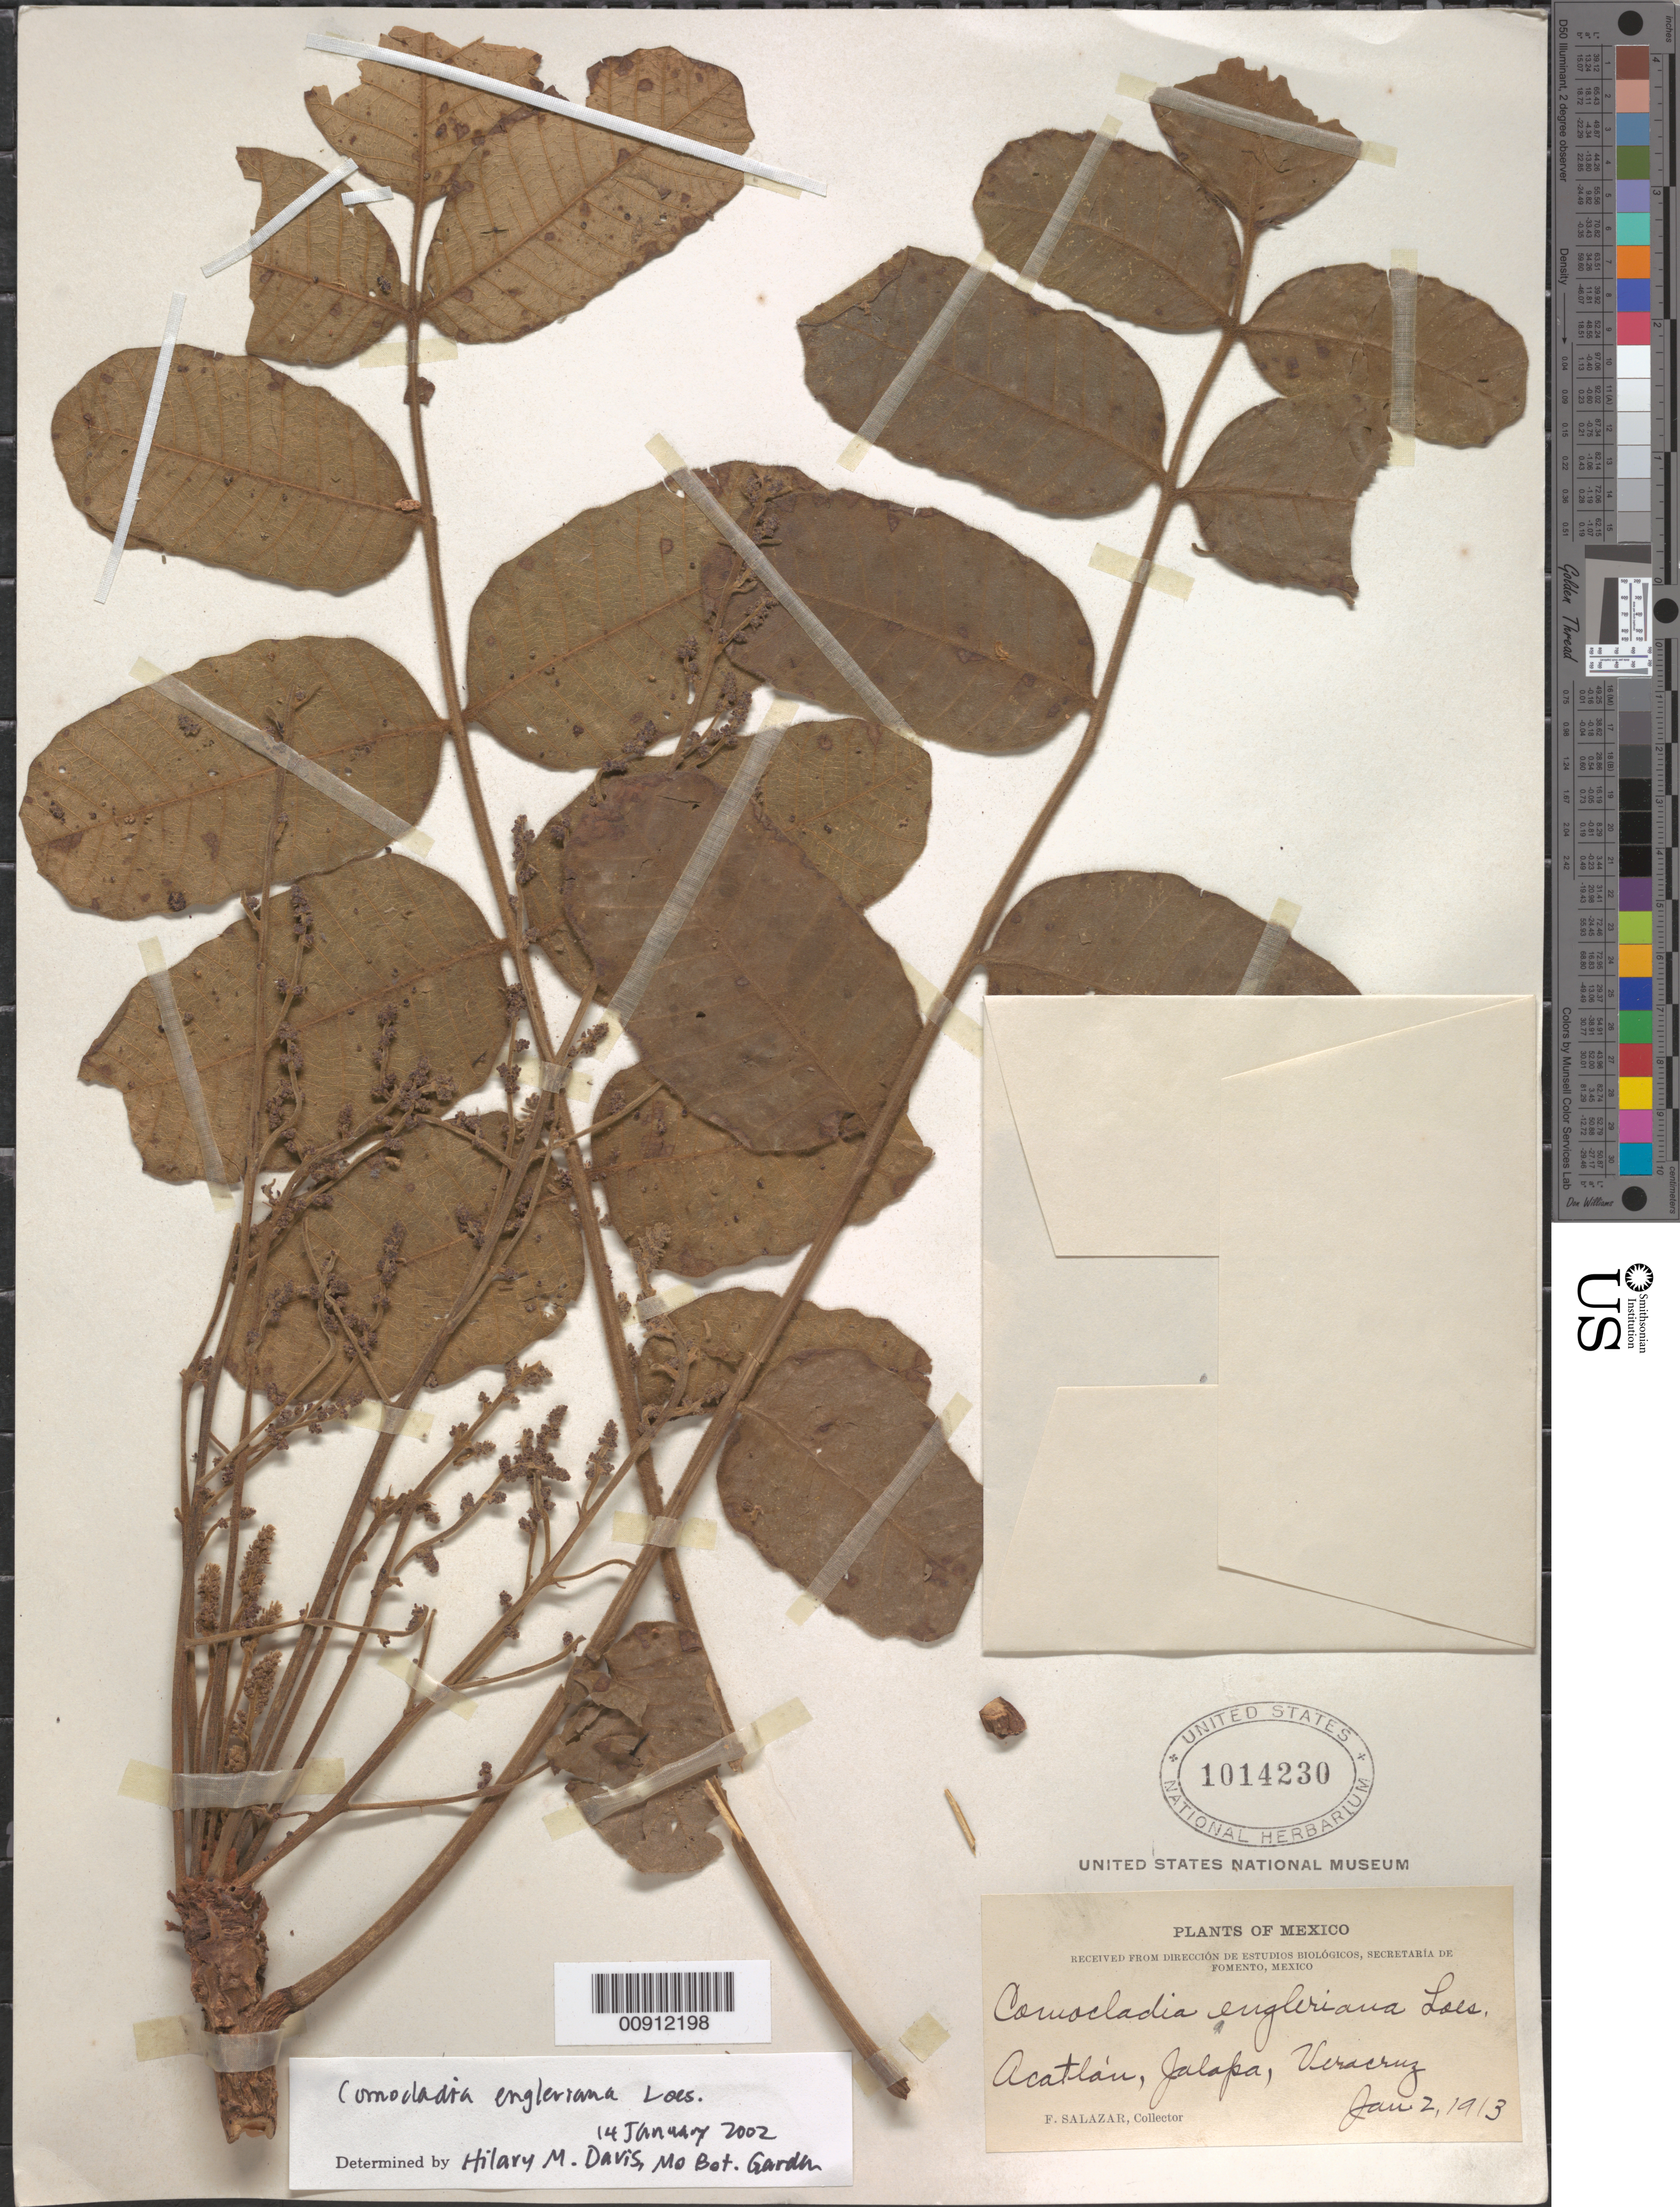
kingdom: Plantae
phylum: Tracheophyta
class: Magnoliopsida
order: Sapindales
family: Anacardiaceae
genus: Comocladia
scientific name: Comocladia mollissima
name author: Kunth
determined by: Mitchell, John D.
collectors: F. Salazar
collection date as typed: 02 Jan 1913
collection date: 1913-01-02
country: Mexico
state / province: Veracruz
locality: Acatlán, Jalapa, Veracruz.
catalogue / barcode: US 1014230